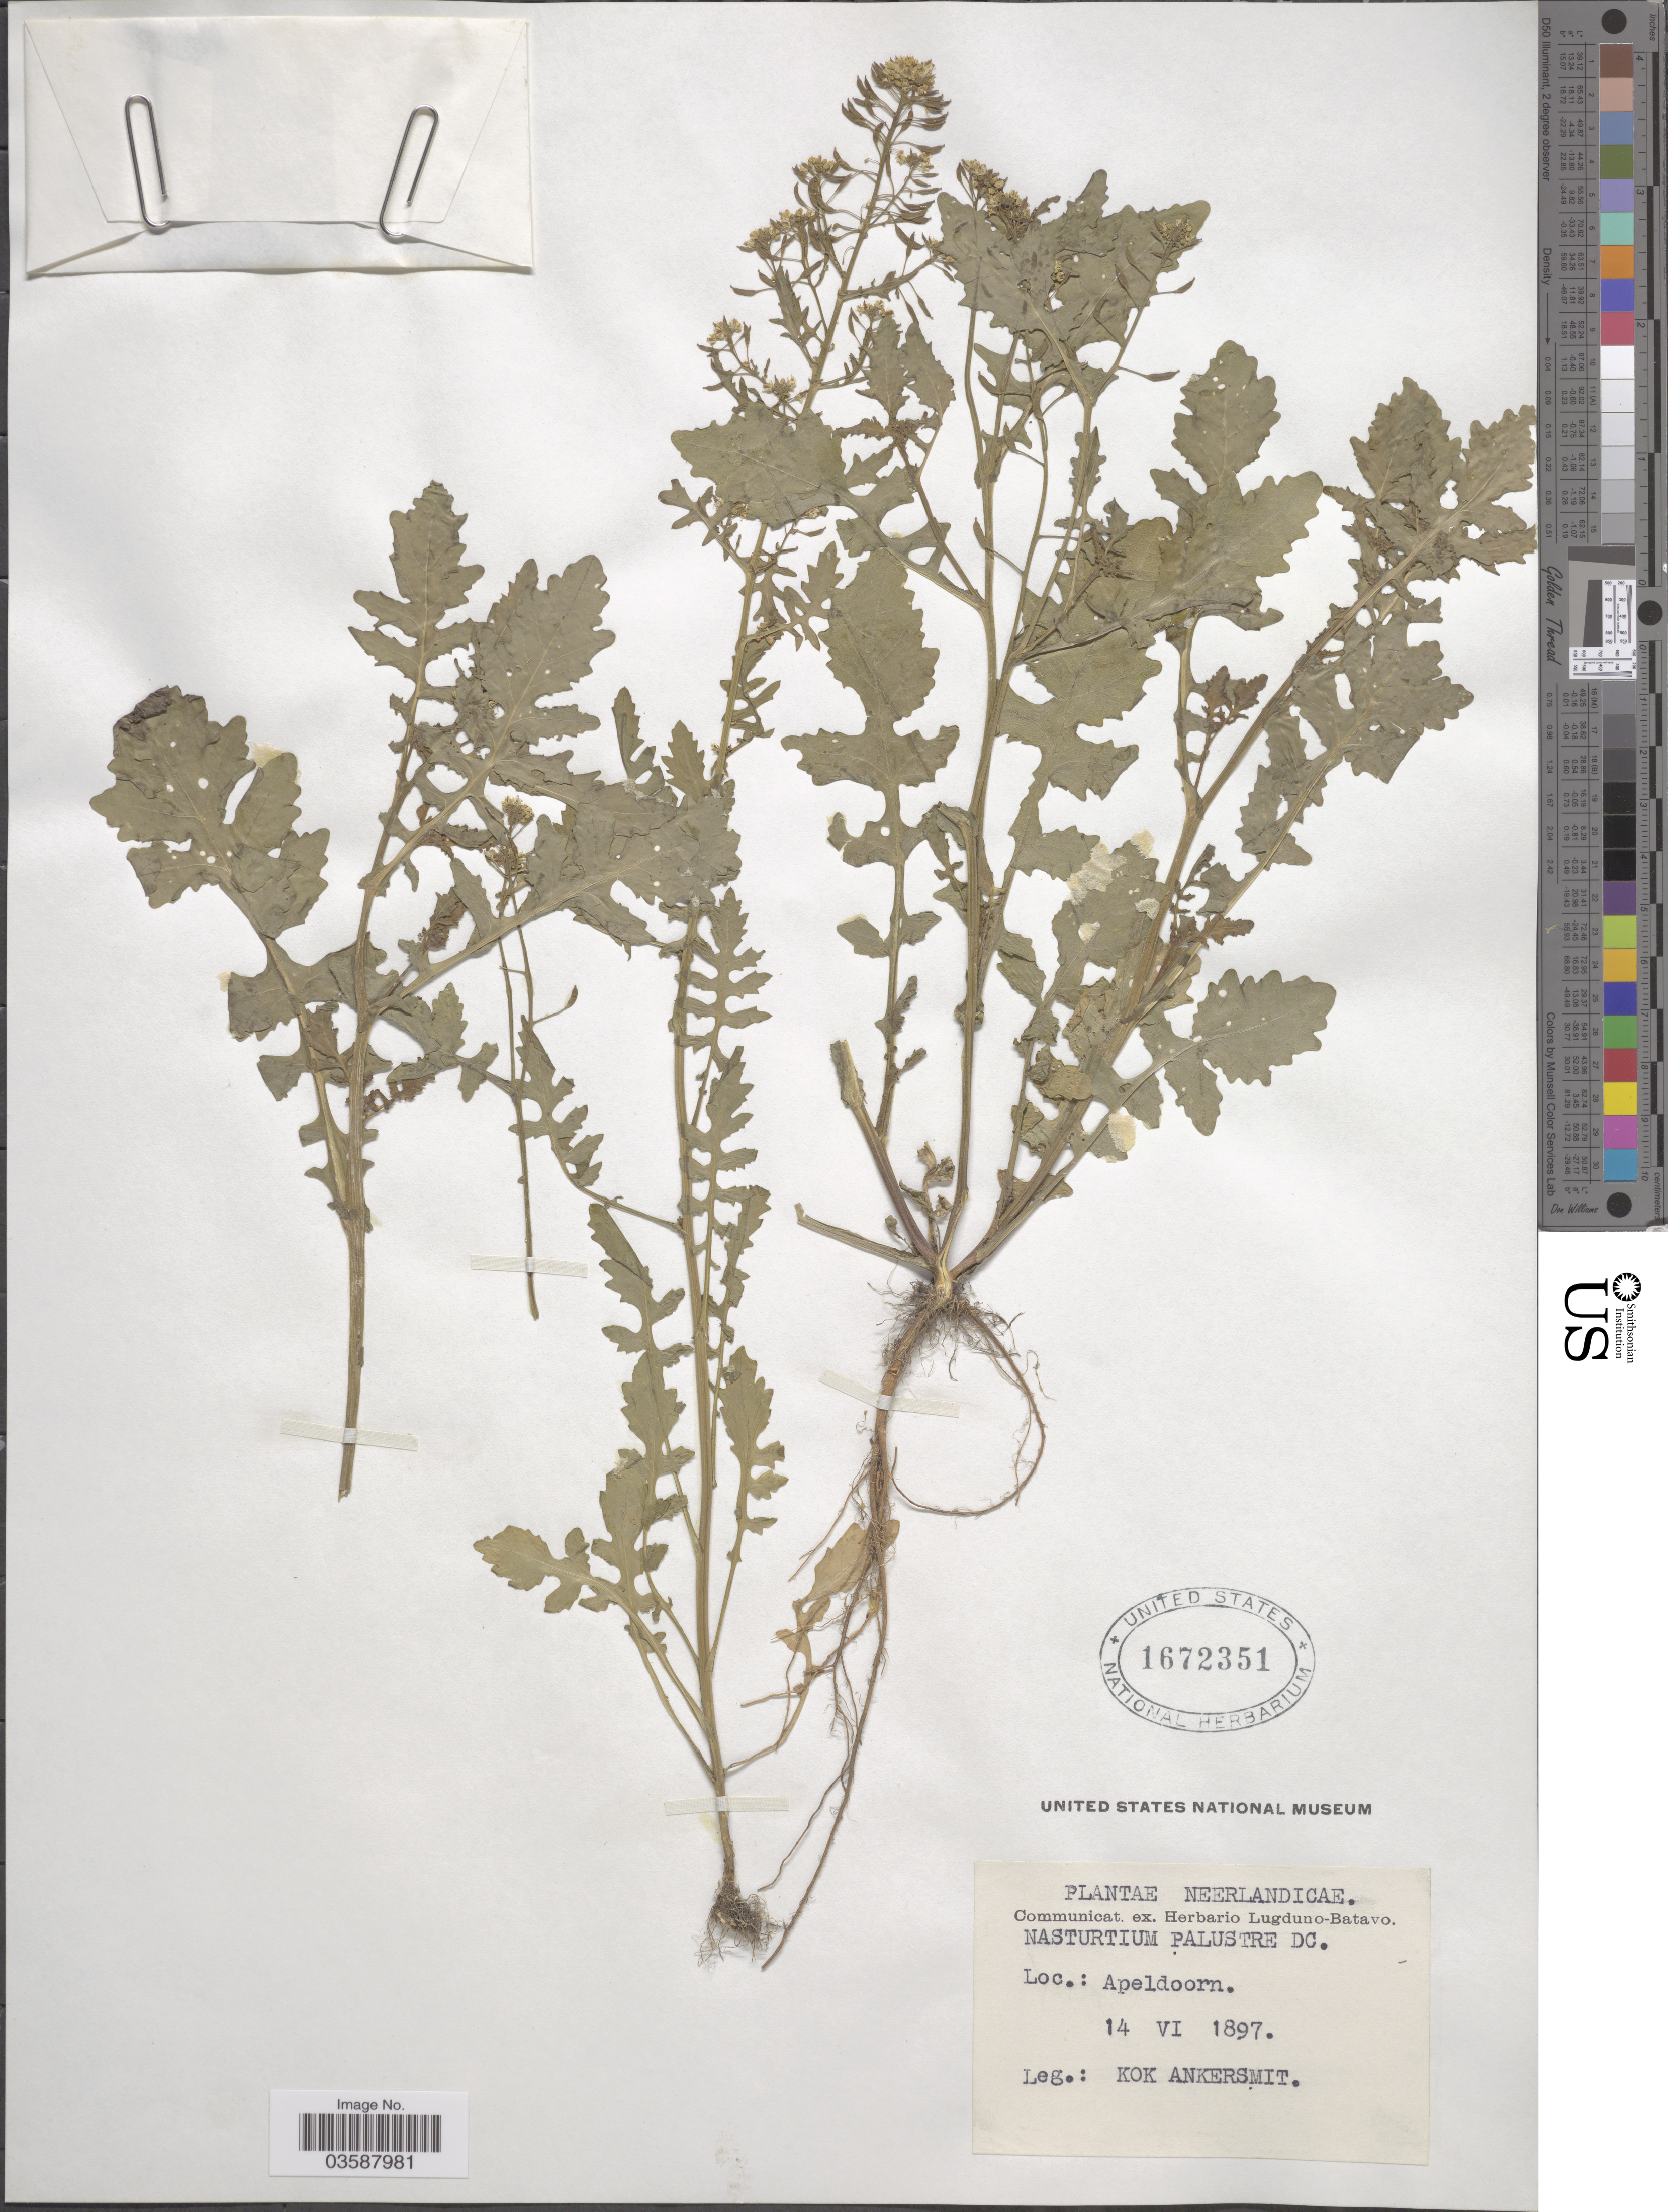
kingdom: Plantae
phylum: Tracheophyta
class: Magnoliopsida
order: Brassicales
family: Brassicaceae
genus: Rorippa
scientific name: Rorippa palustris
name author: (L.) Besser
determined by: Strong, M. T., (US), Smithsonian Institution - National Museum of Natural History (UNITED STATES)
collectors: Kok Ankersmit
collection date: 1897-06-14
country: Netherlands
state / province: Gelderland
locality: Apeldoorn.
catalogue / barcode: US 1672351